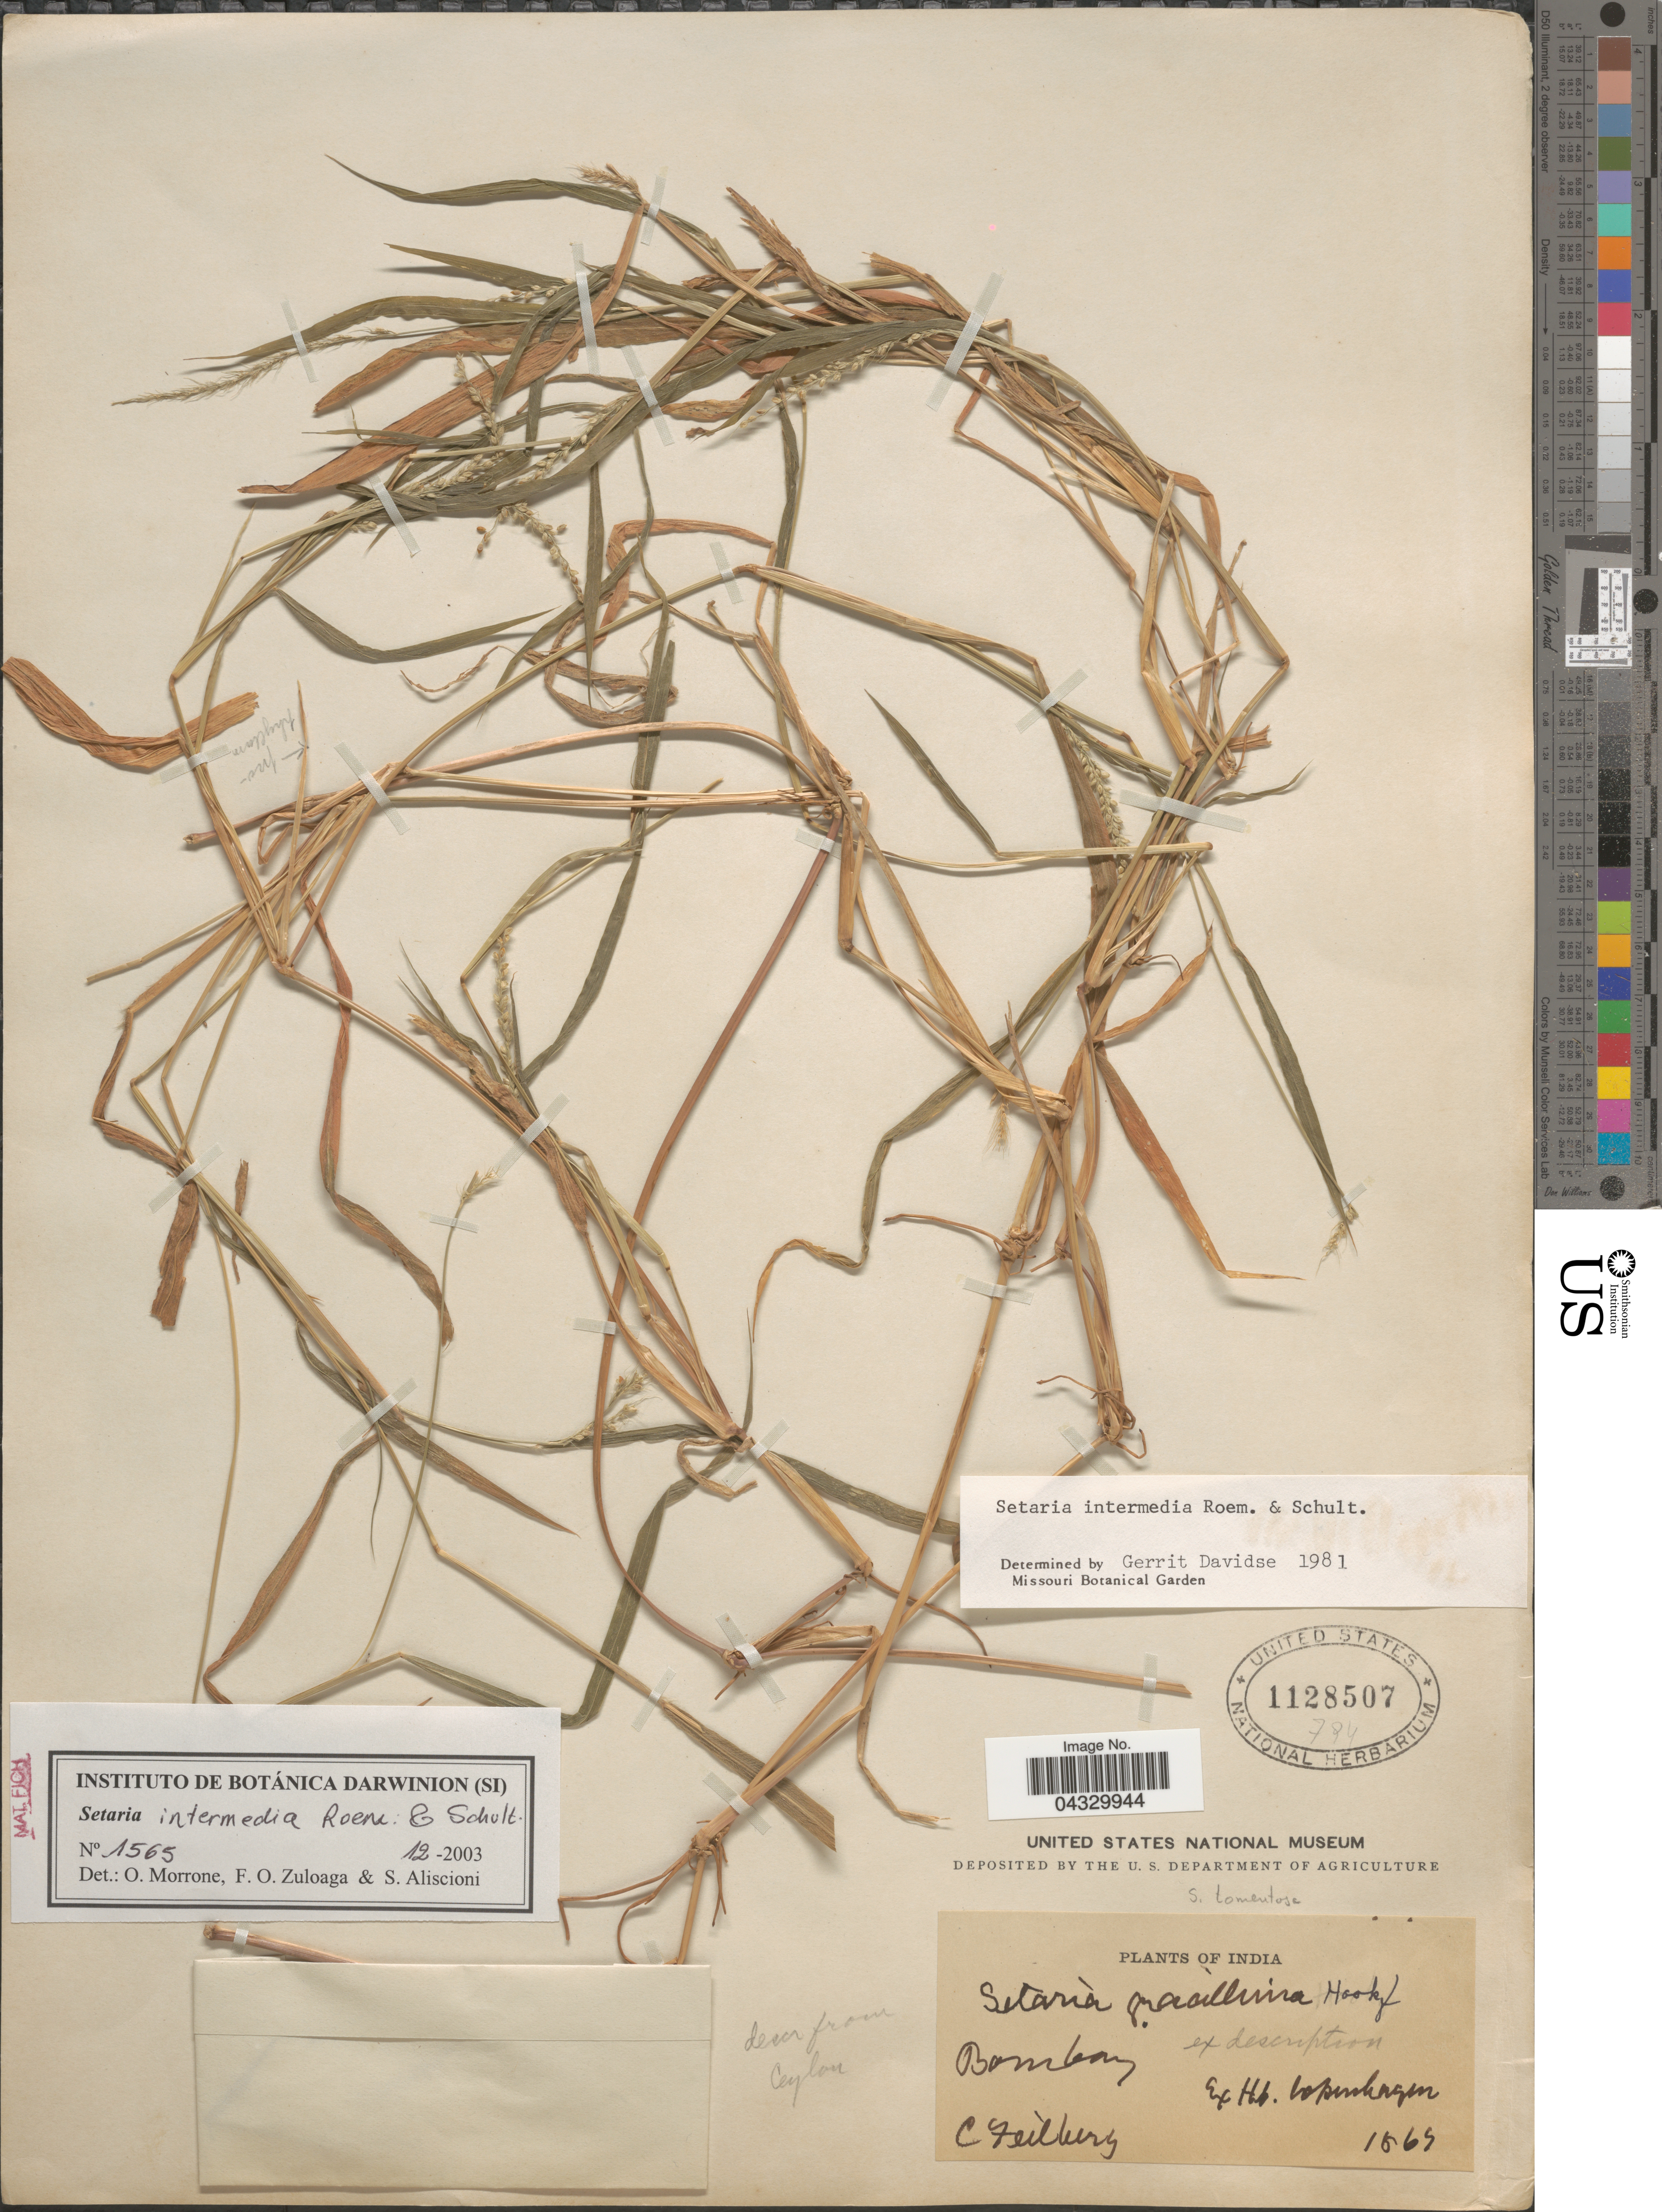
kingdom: Plantae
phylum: Tracheophyta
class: Liliopsida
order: Poales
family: Poaceae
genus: Setaria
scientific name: Setaria intermedia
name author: Roem. & Schult.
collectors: C. Feilberg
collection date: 1865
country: India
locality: Bombay.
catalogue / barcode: US 1128507